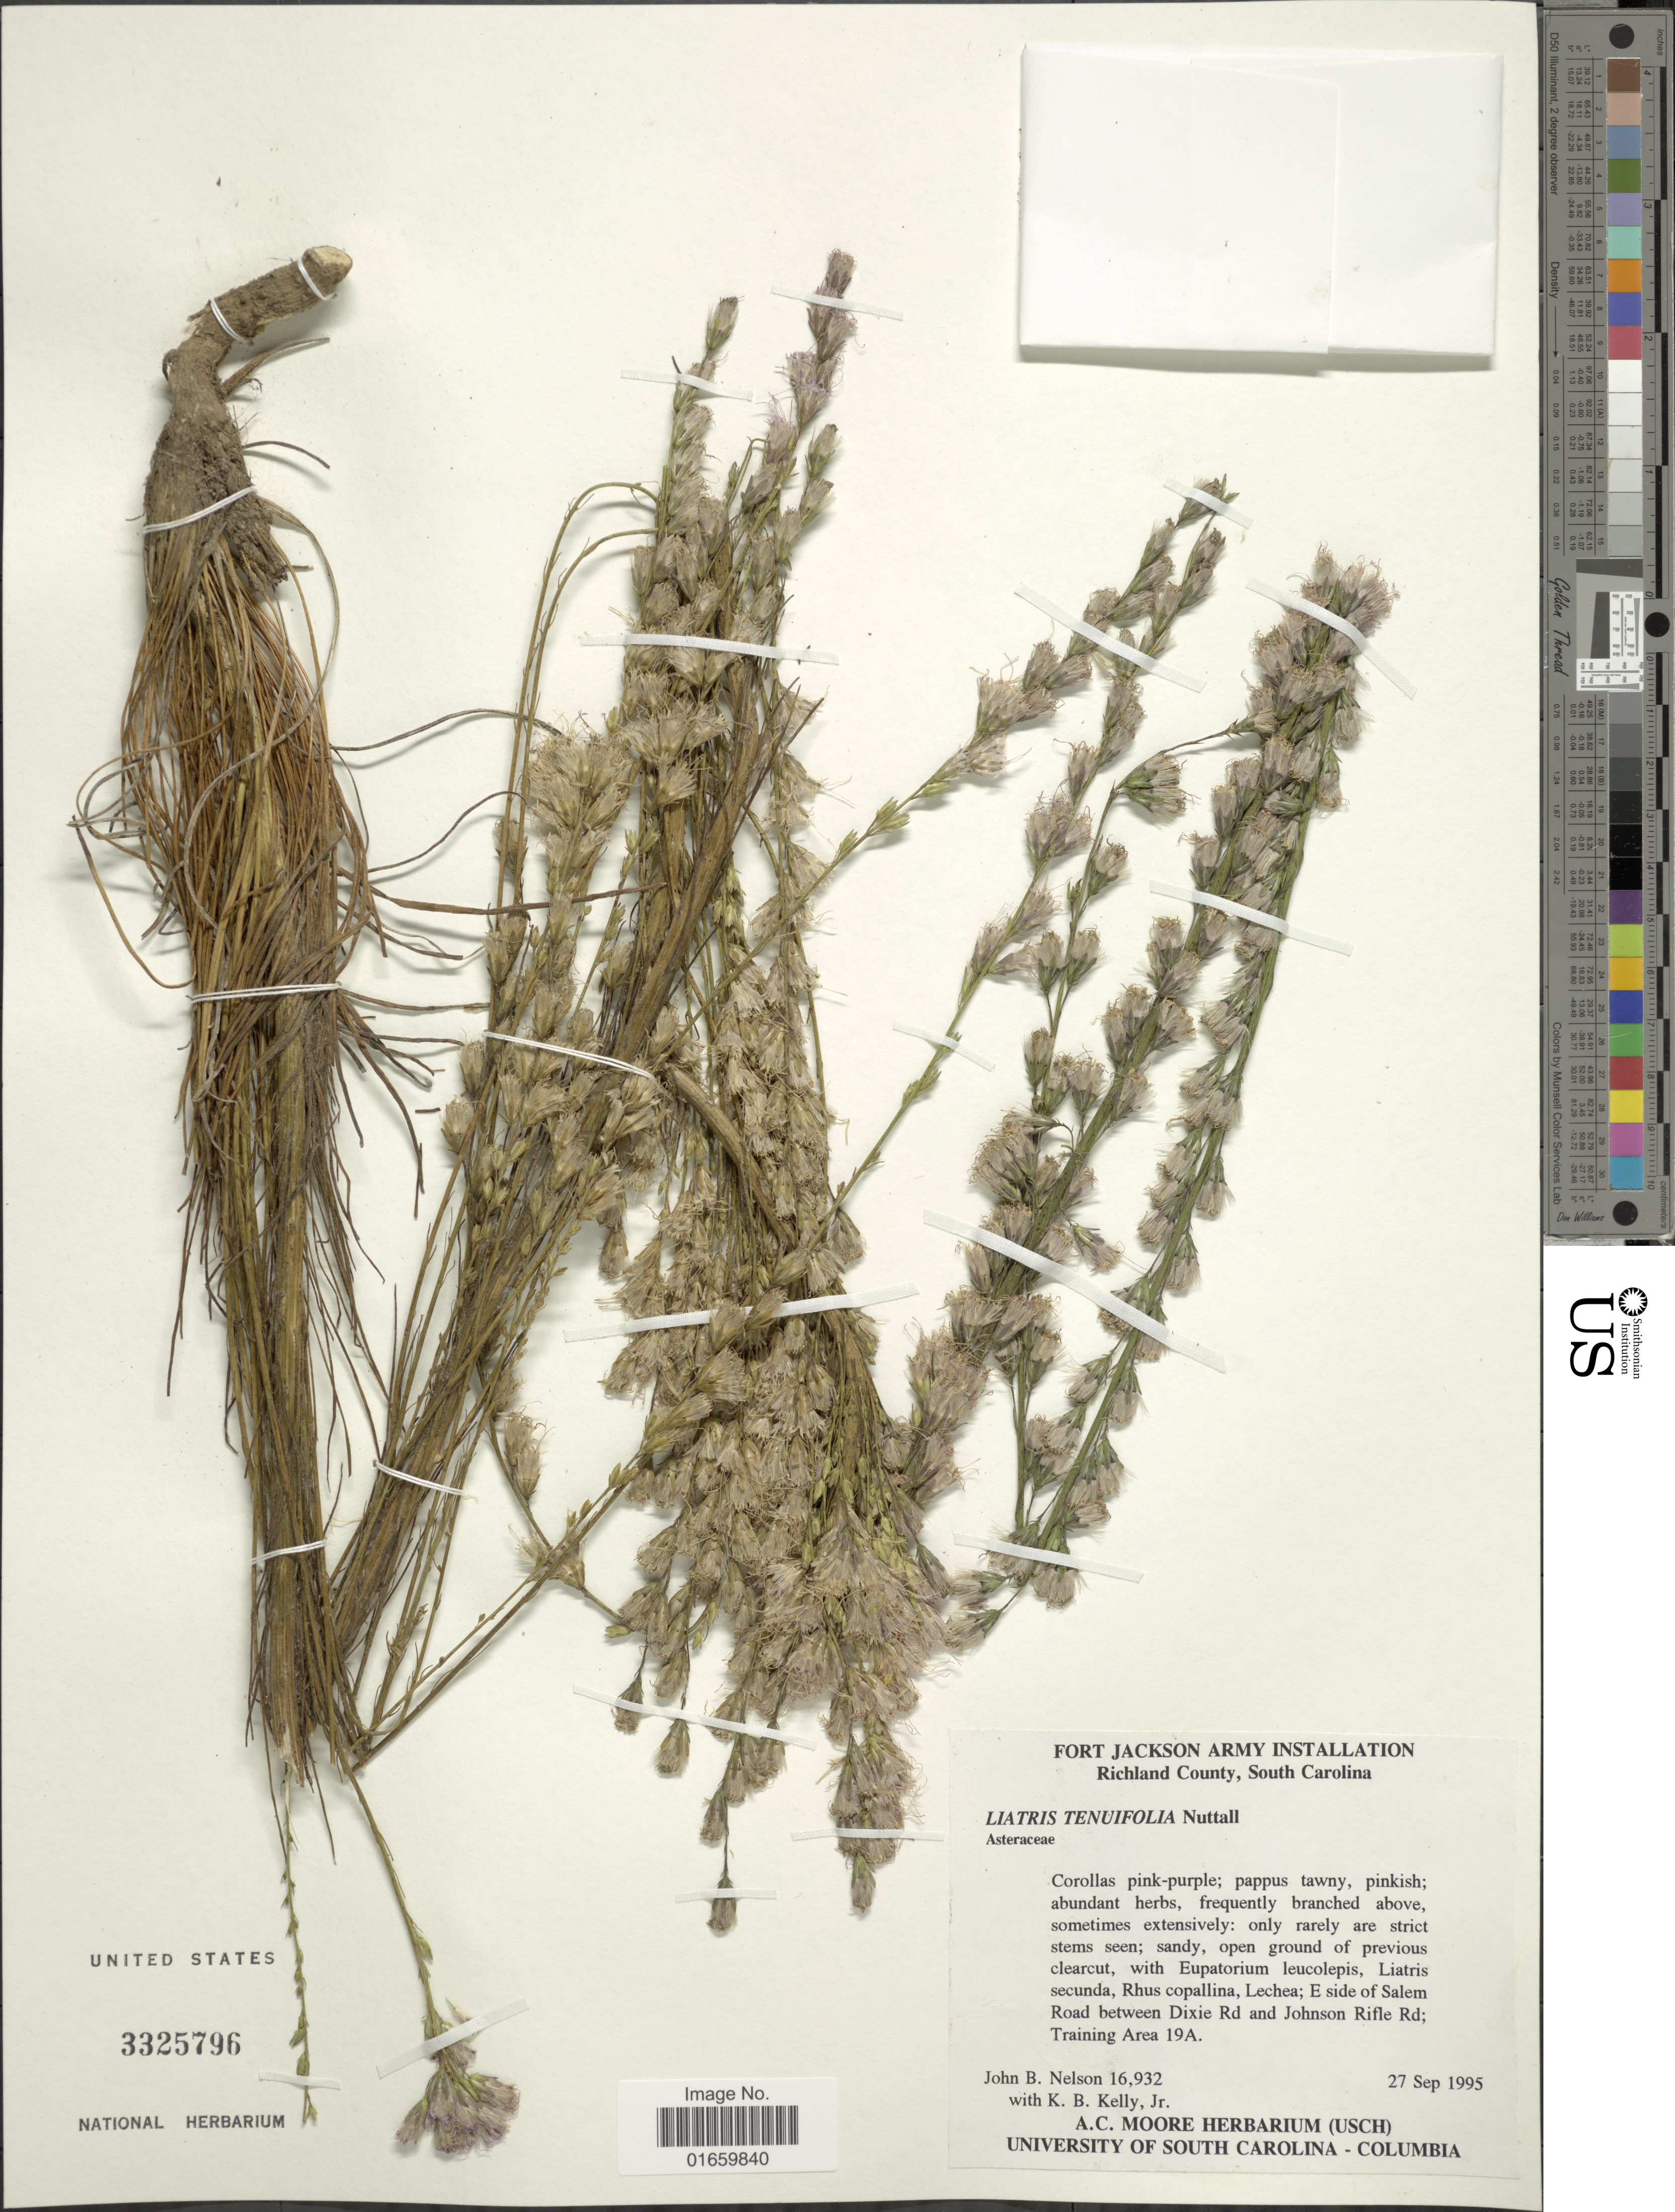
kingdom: Plantae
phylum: Tracheophyta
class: Magnoliopsida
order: Asterales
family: Asteraceae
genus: Liatris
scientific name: Liatris tenuifolia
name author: Nutt.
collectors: J. B. Nelson & K. Kelly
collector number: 16932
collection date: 1995-09-27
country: United States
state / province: South Carolina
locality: Richland County, South Carolina, E side of Salem Road between Duxie Rd and Johnson Rifle Rd; Training Area 19A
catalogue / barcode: US 3325796